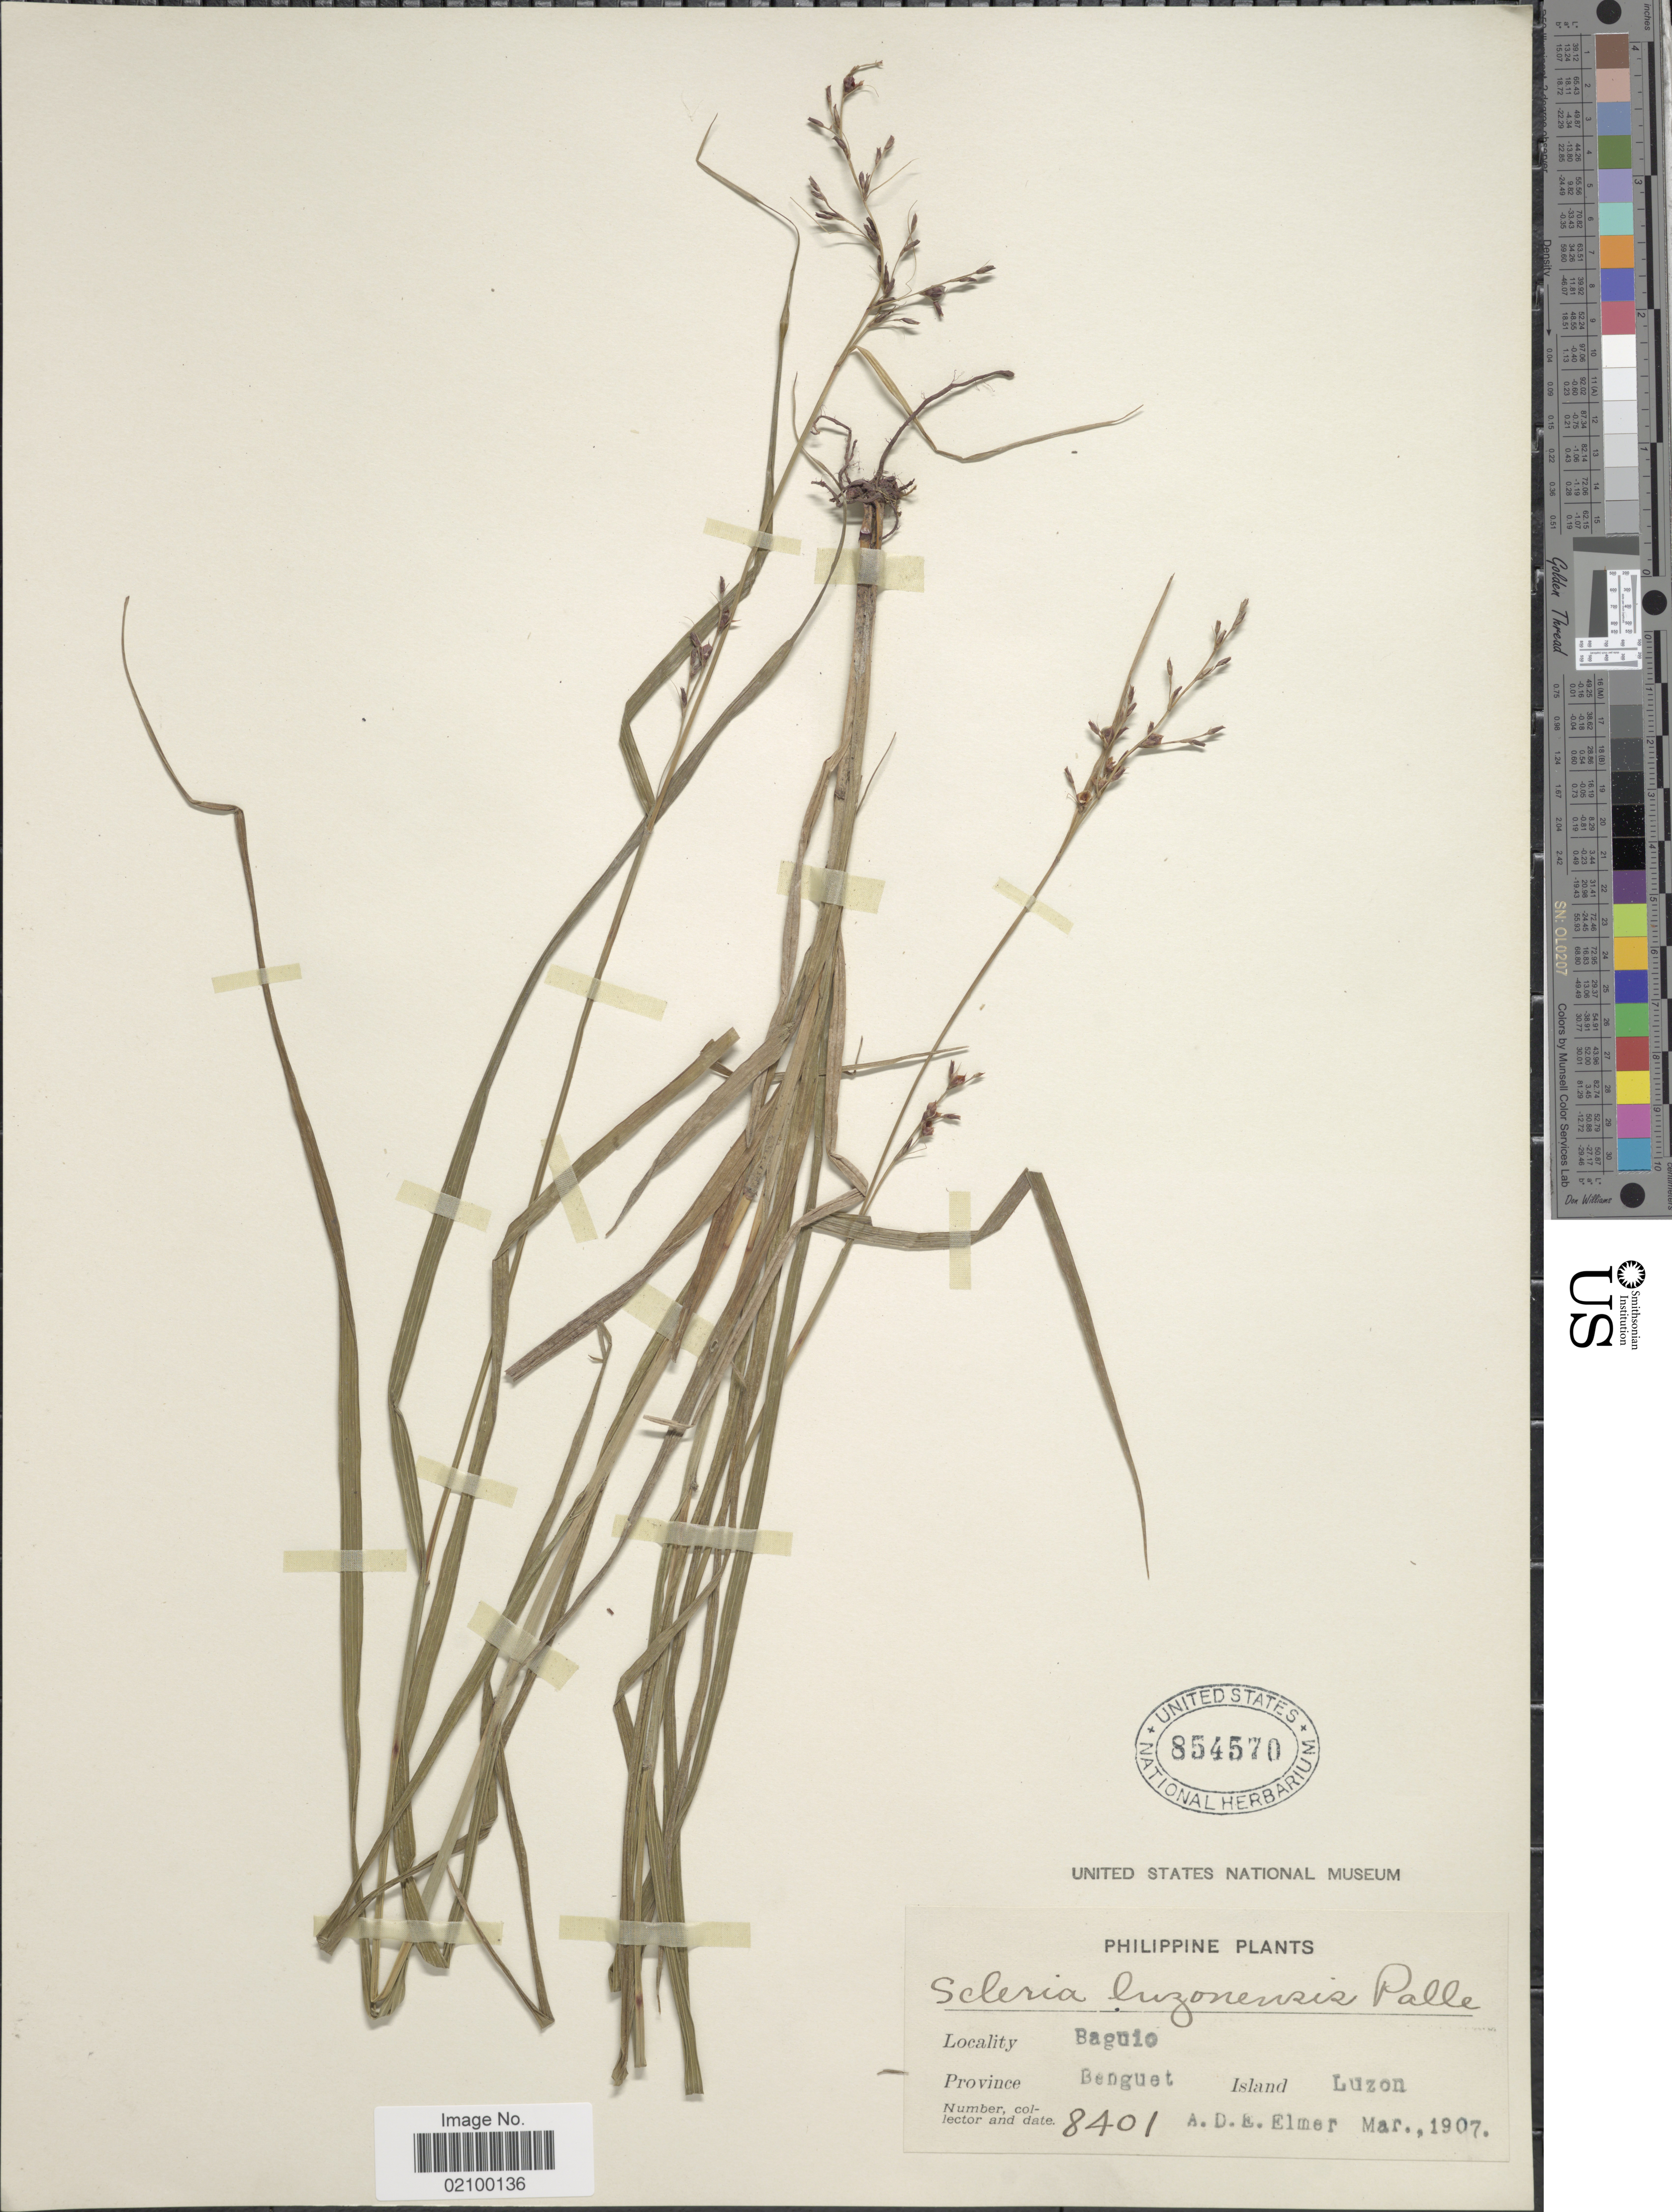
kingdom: Plantae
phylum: Tracheophyta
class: Liliopsida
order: Poales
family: Cyperaceae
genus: Scleria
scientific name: Scleria terrestris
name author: (L.) Fassett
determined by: Kern, J. H.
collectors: A. D. E. Elmer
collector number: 8401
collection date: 1907-03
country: Philippines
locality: Baguio, Province Benguet, Island Luzon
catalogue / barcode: US 854570